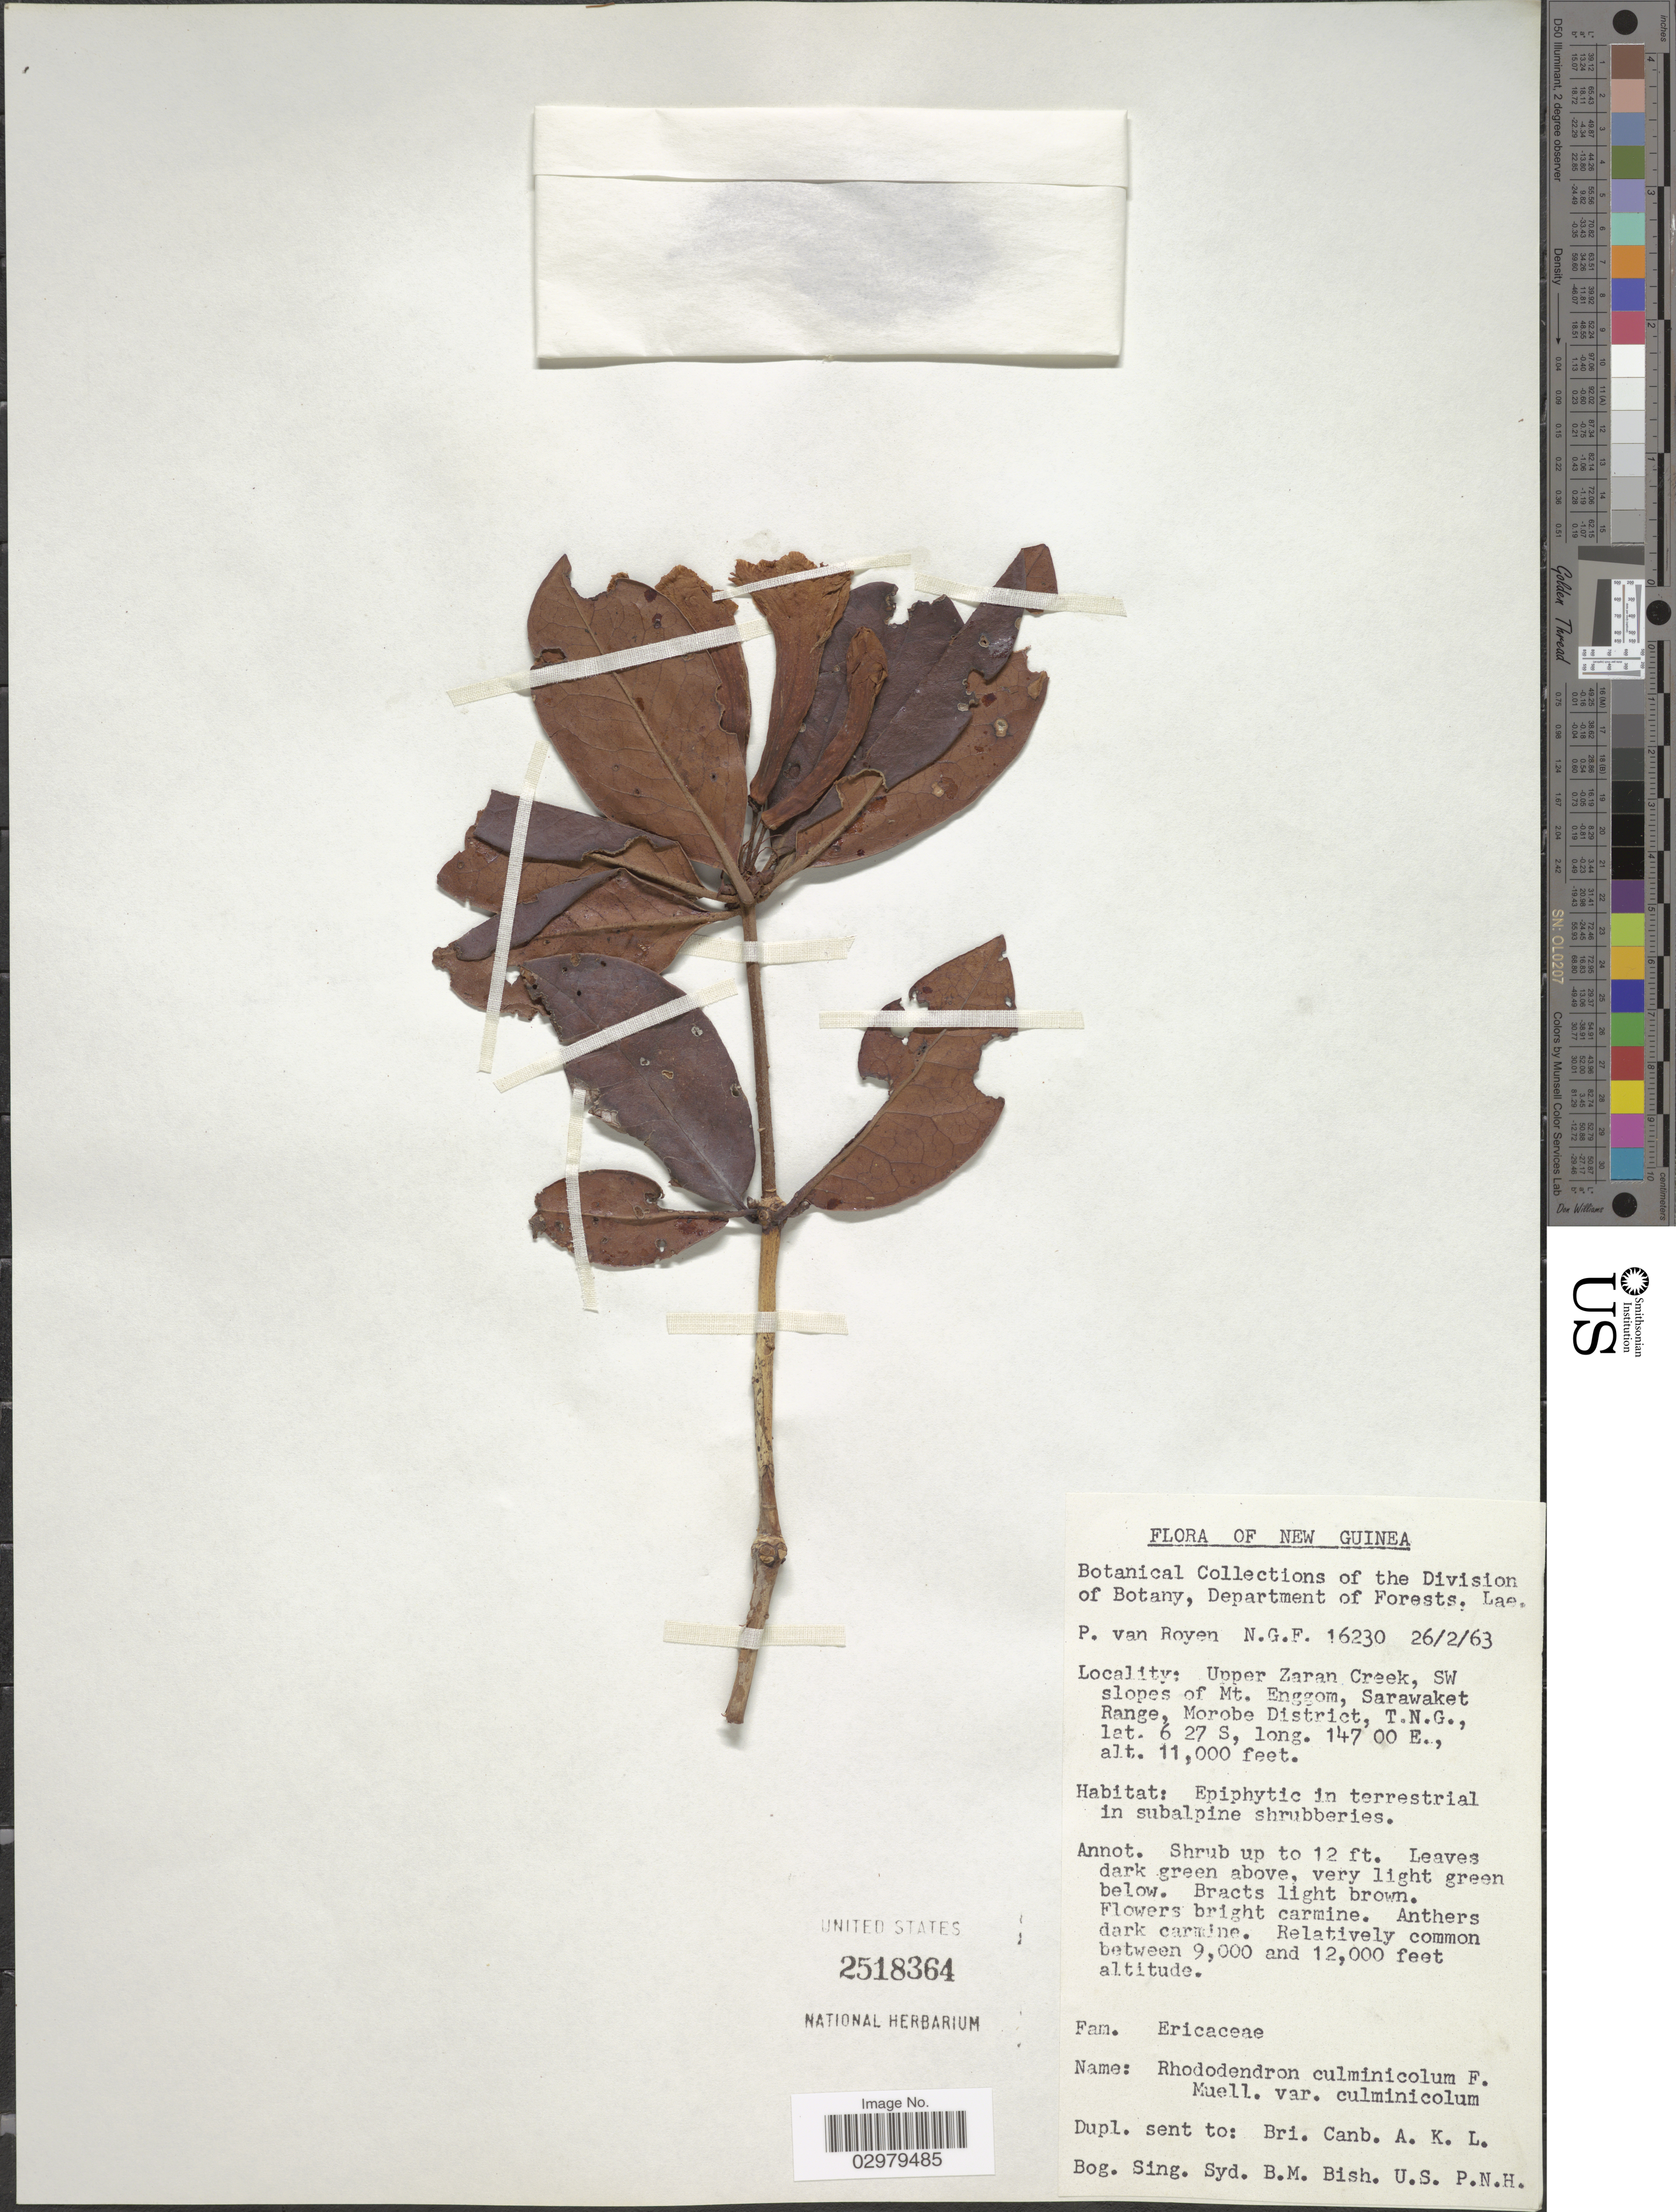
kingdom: Plantae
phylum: Tracheophyta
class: Magnoliopsida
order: Ericales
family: Ericaceae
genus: Rhododendron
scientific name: Rhododendron culminicolum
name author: F. Muell.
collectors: P. van Royen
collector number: N.G.F. 16230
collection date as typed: Transcribed d/m/y: 26/2/63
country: Papua New Guinea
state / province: Morobe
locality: New Guinea. Upper Zaran Creek, SW slopes of Mt. Enggom, Sarawaket Range, Morobe District, T.N.G.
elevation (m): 3353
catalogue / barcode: US 2518364